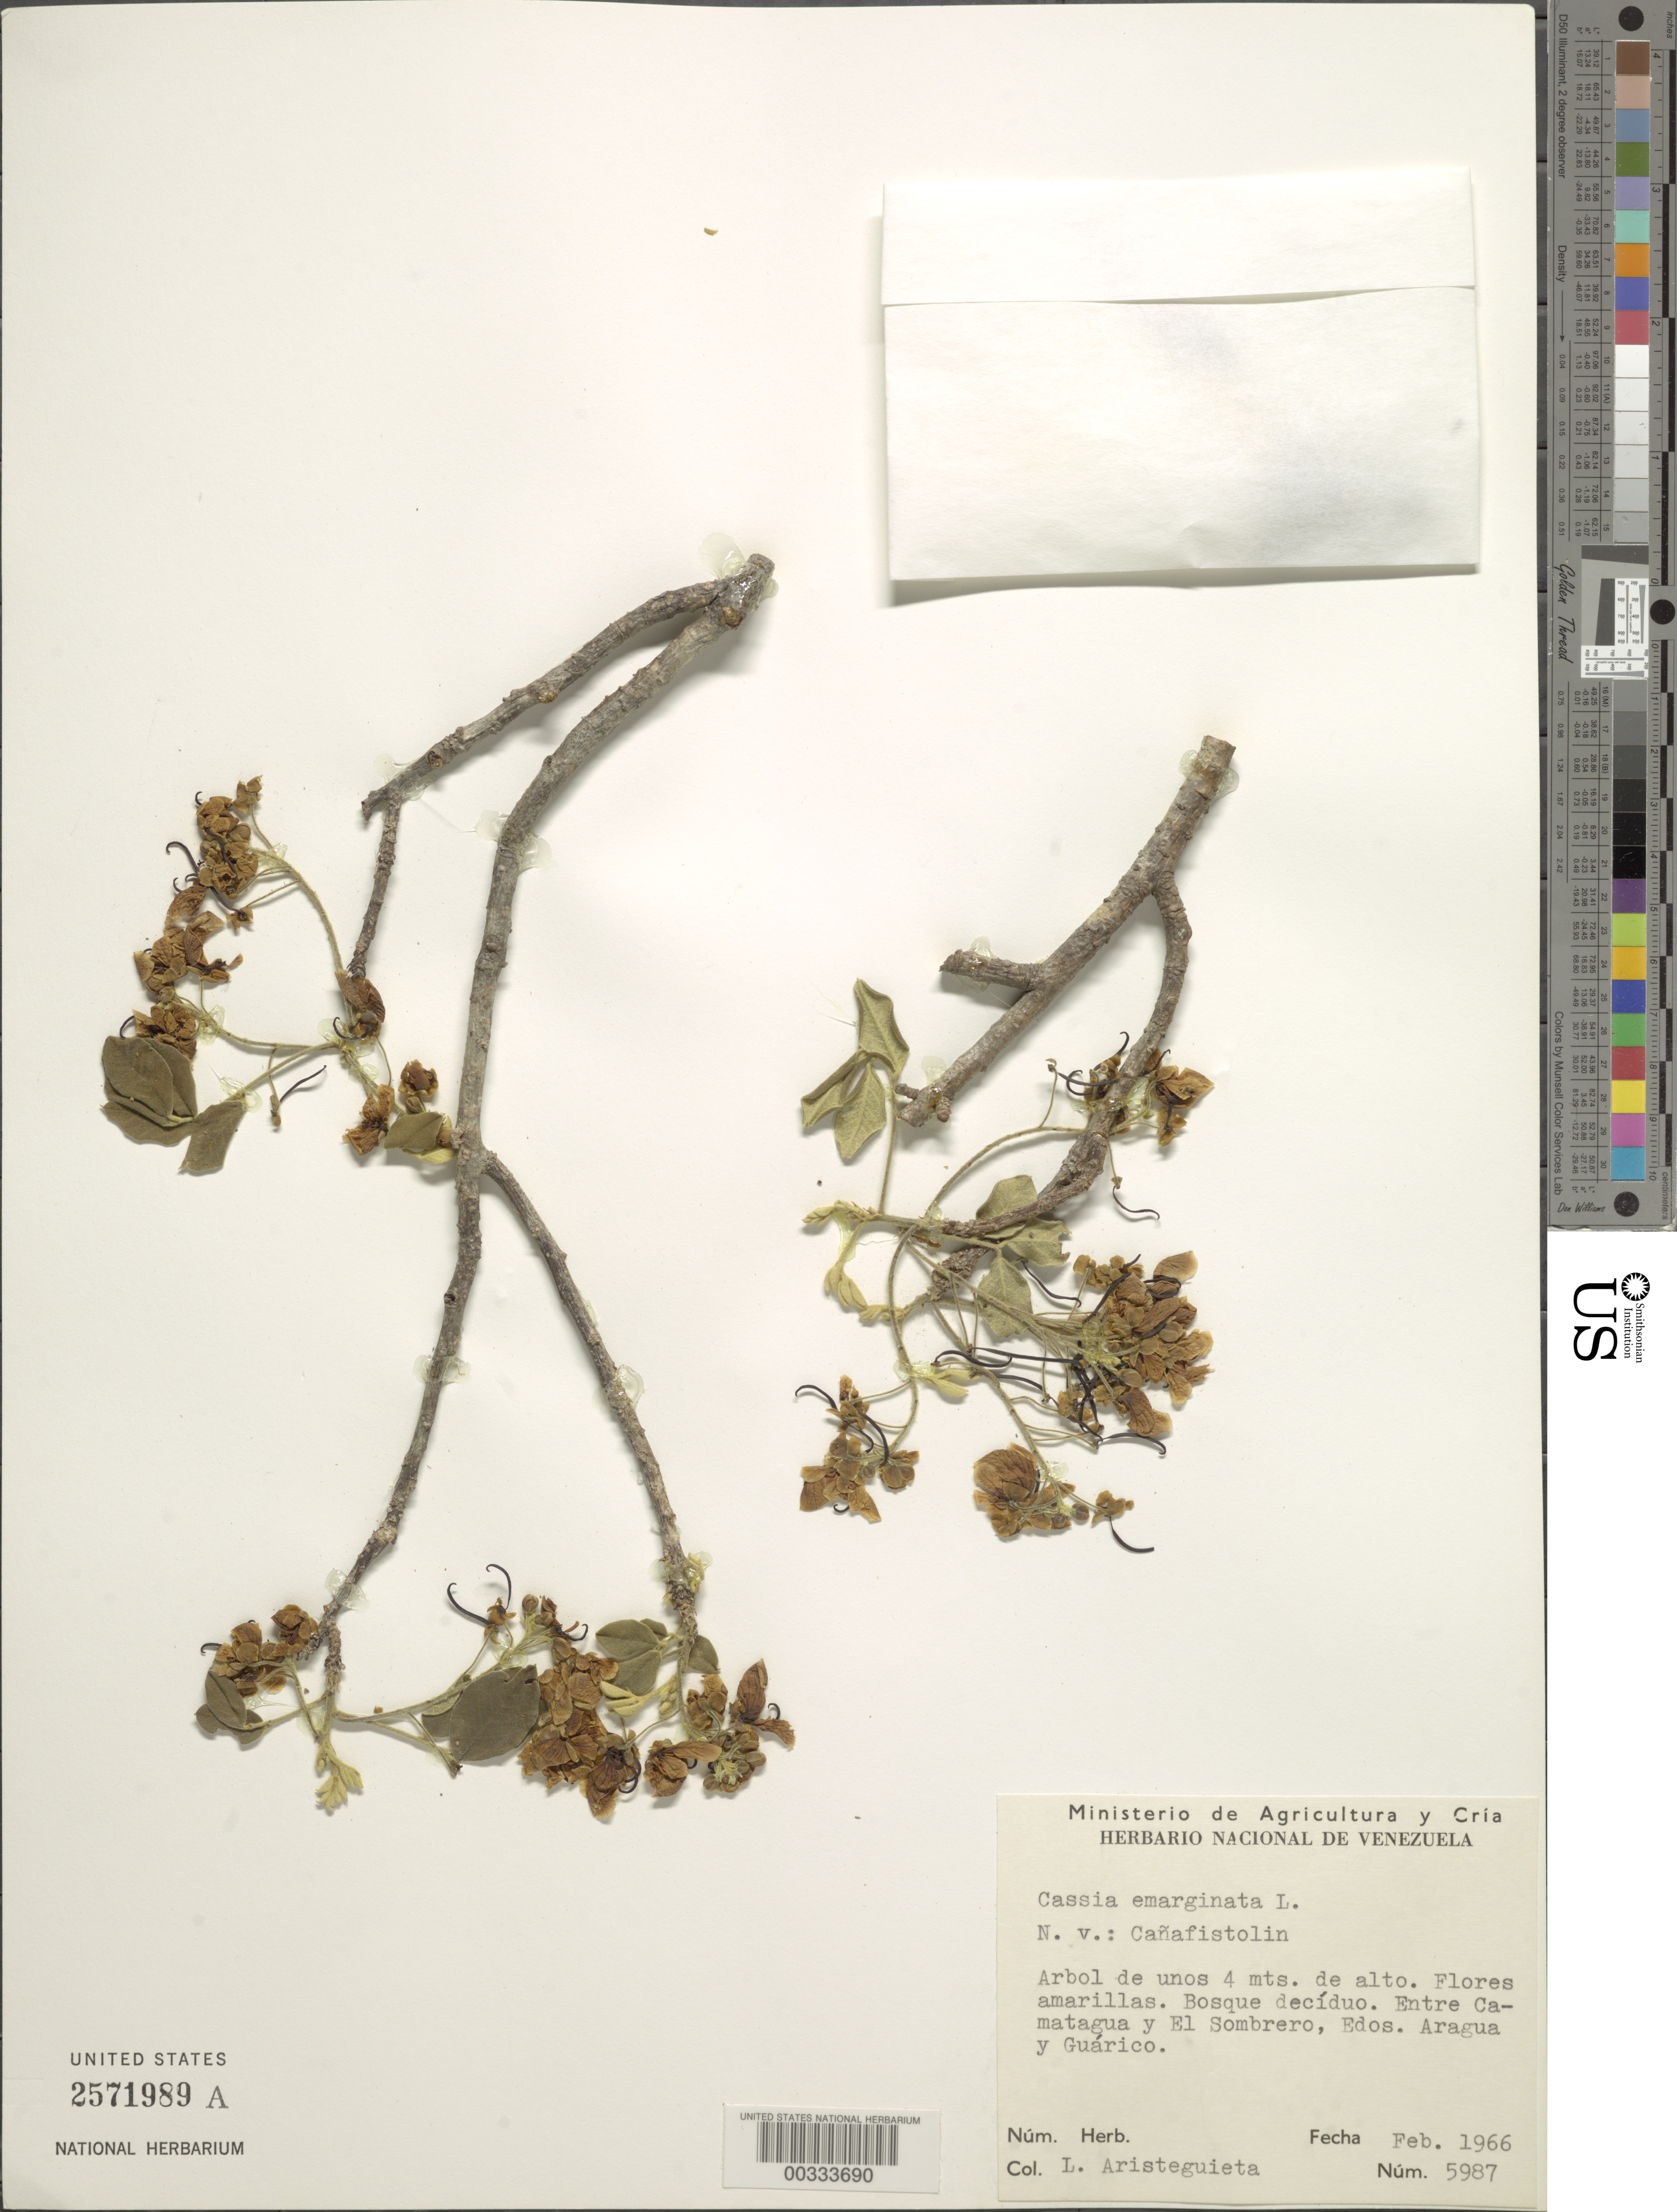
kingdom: Plantae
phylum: Tracheophyta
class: Magnoliopsida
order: Fabales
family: Fabaceae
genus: Senna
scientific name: Senna atomaria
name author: (L.) H.S. Irwin & Barneby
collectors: L. Aristeguieta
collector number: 5987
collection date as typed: Feb 1966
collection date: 1966-02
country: Venezuela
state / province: Aragua / Guárico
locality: Entre Camatagua y El Sombrero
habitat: Deciduous forest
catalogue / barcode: US 2571989A